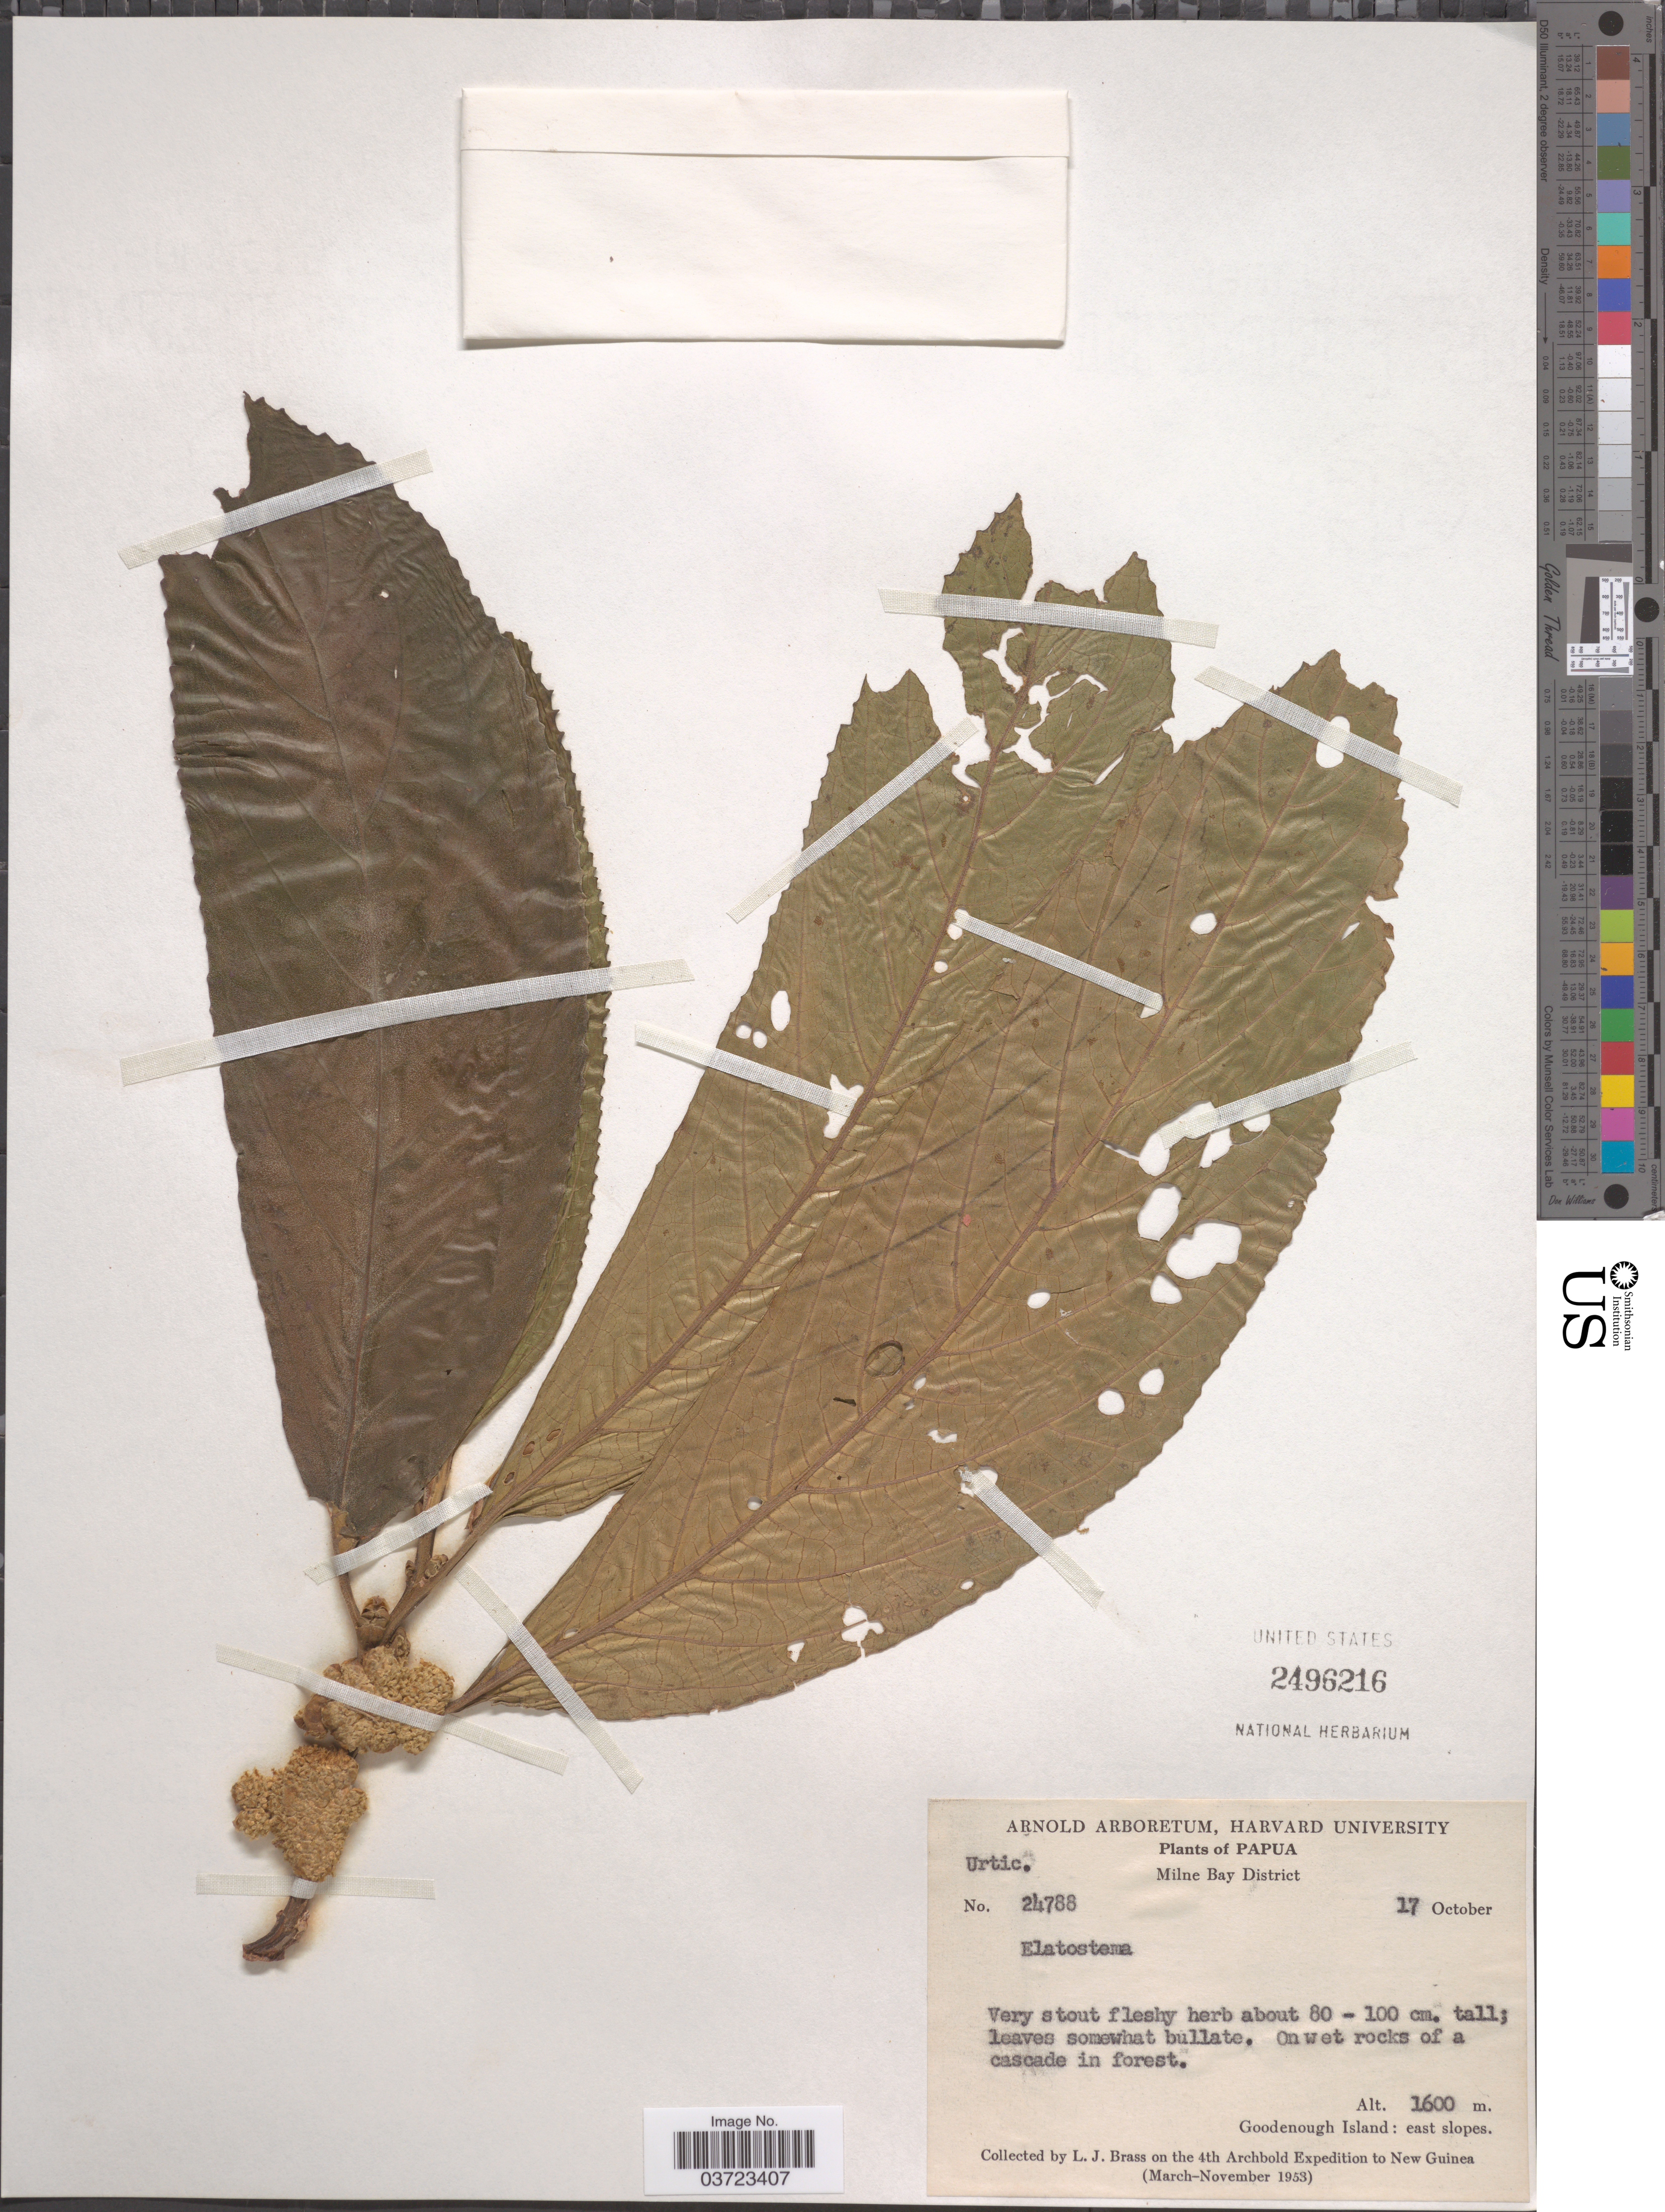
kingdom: Plantae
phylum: Tracheophyta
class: Magnoliopsida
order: Rosales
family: Urticaceae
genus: Elatostema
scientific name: Elatostema sp.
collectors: L. J. Brass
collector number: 24788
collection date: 1953-10-17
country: Papua New Guinea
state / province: Milne Bay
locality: Papua. Milne Bay District. Goodenough Island: east slopes.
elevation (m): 1600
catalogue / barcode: US 2496216